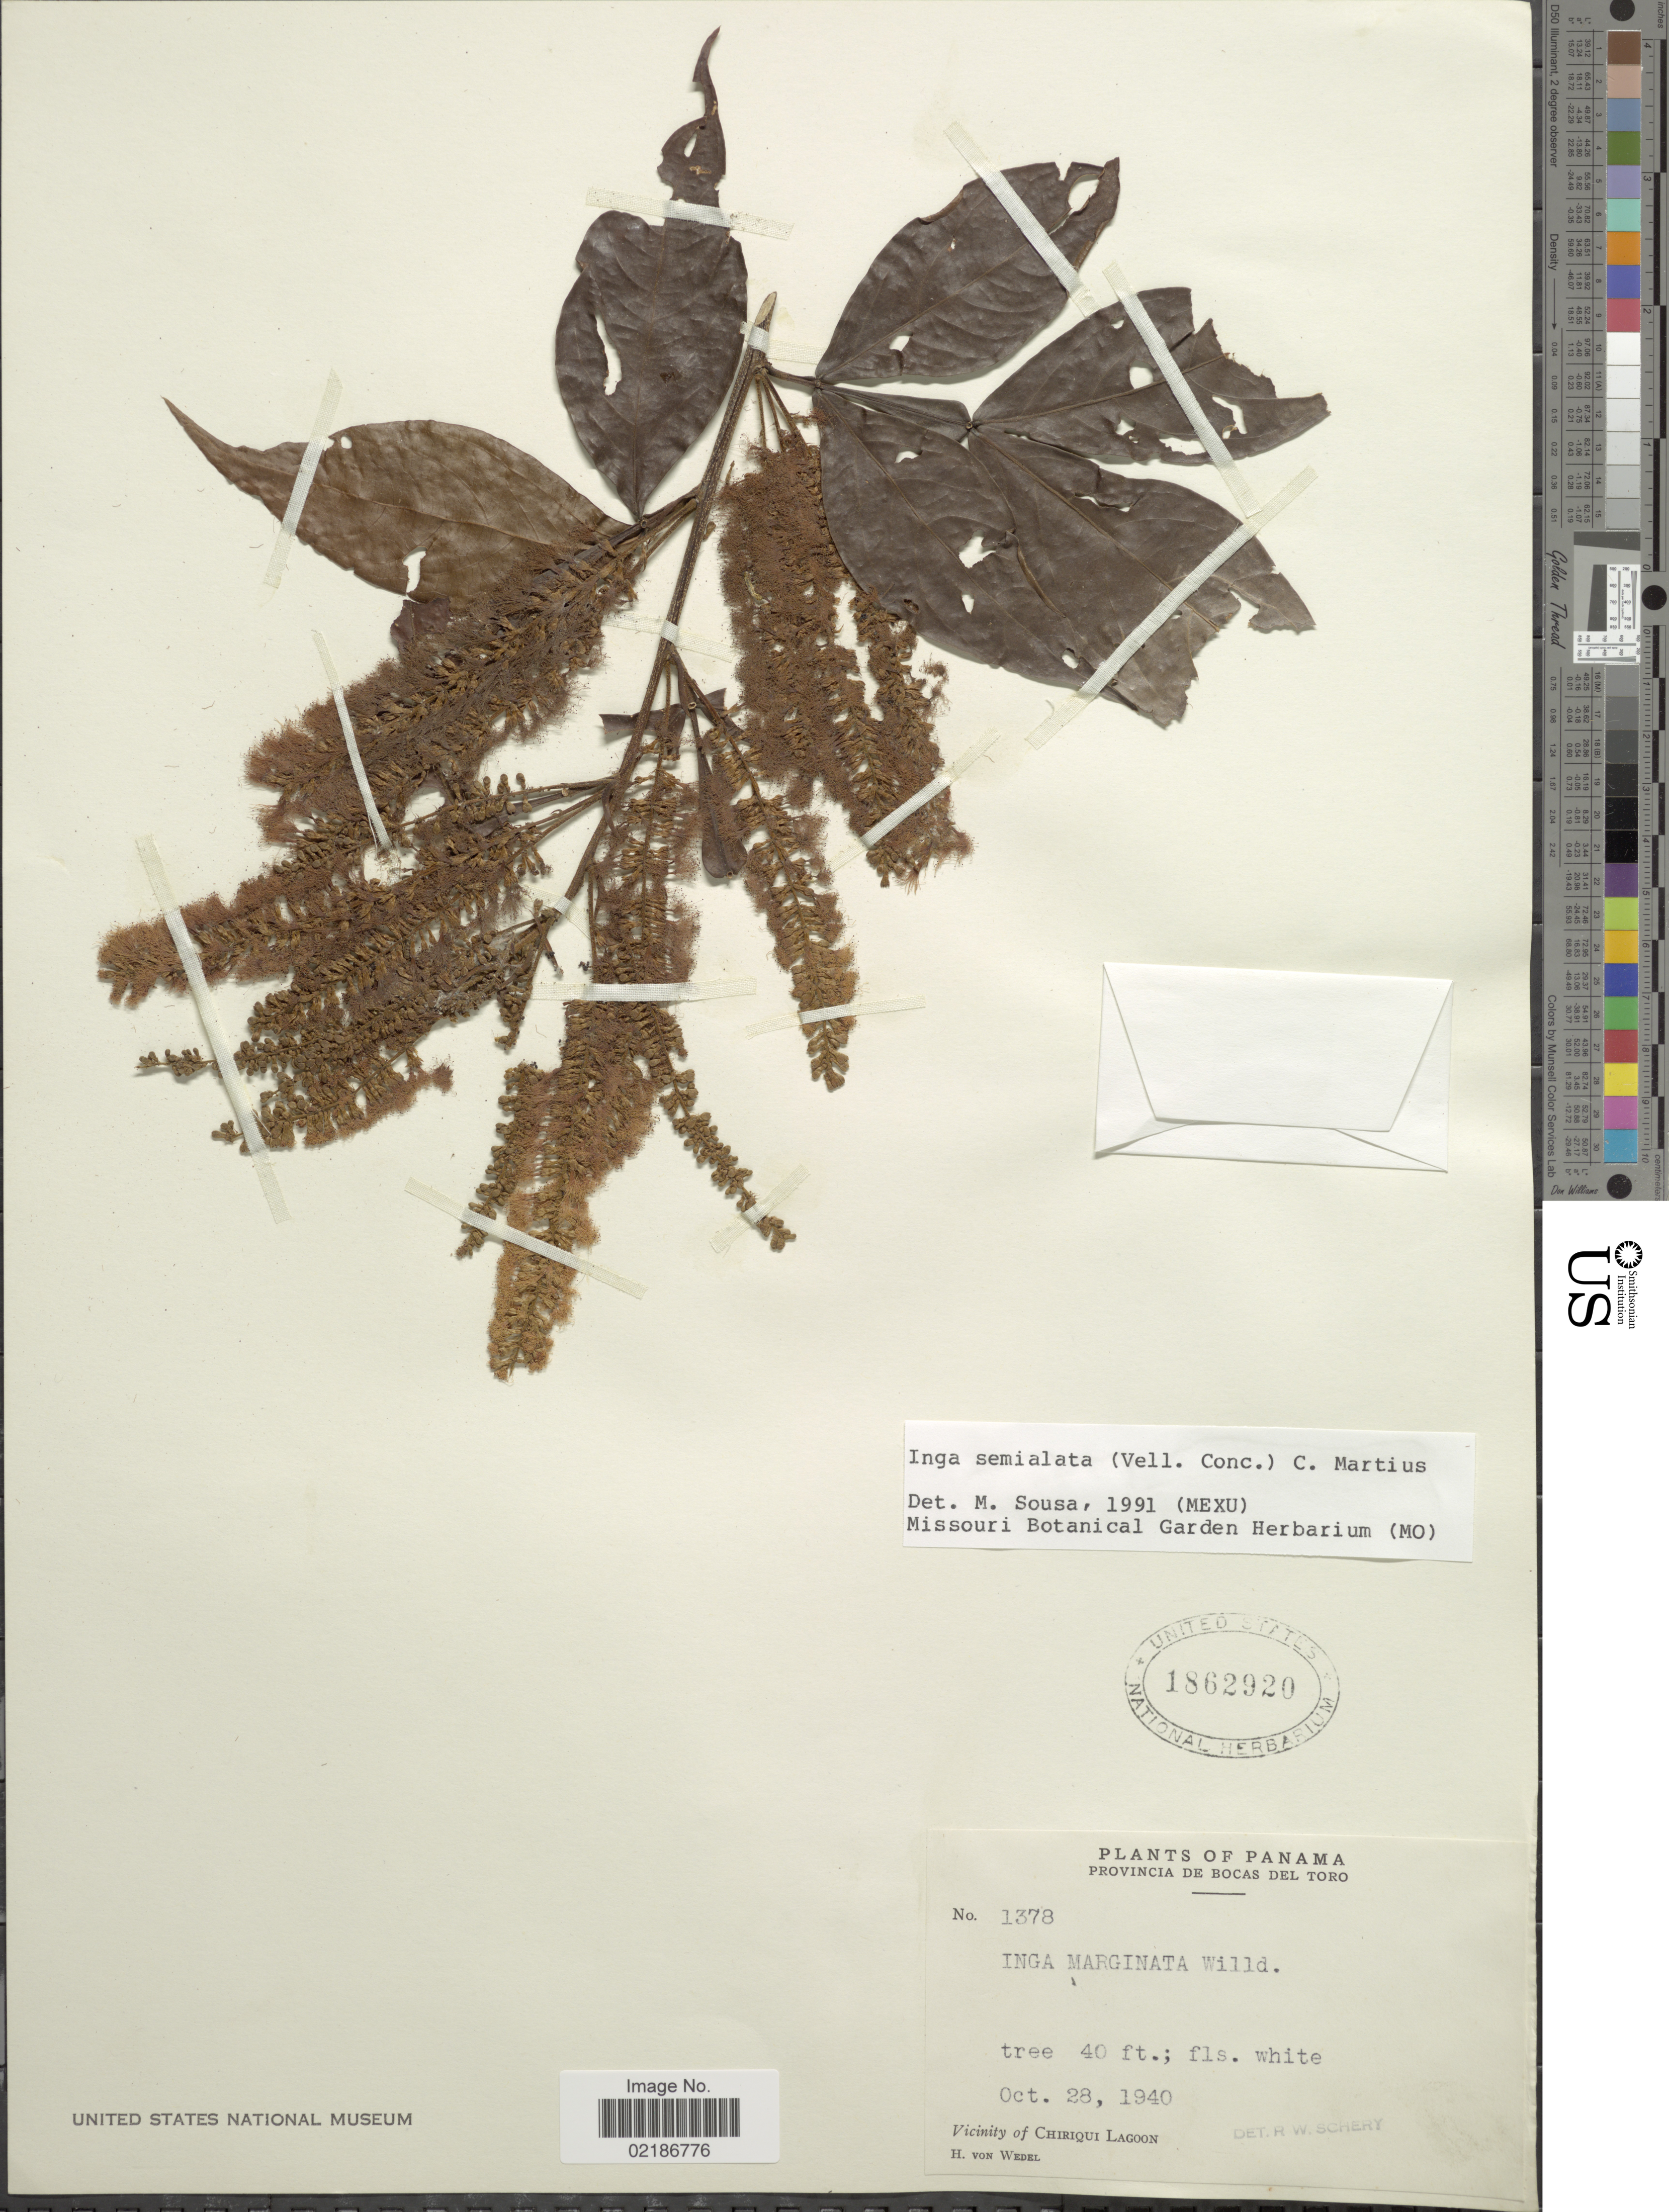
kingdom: Plantae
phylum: Tracheophyta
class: Magnoliopsida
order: Fabales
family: Fabaceae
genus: Inga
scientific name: Inga marginata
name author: Willd.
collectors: H. von Wedel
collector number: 1378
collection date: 1940-10-28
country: Panama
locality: Provincia de Bocas del Toro, Vicinity of Chiriqui Lagoon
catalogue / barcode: US 1862920